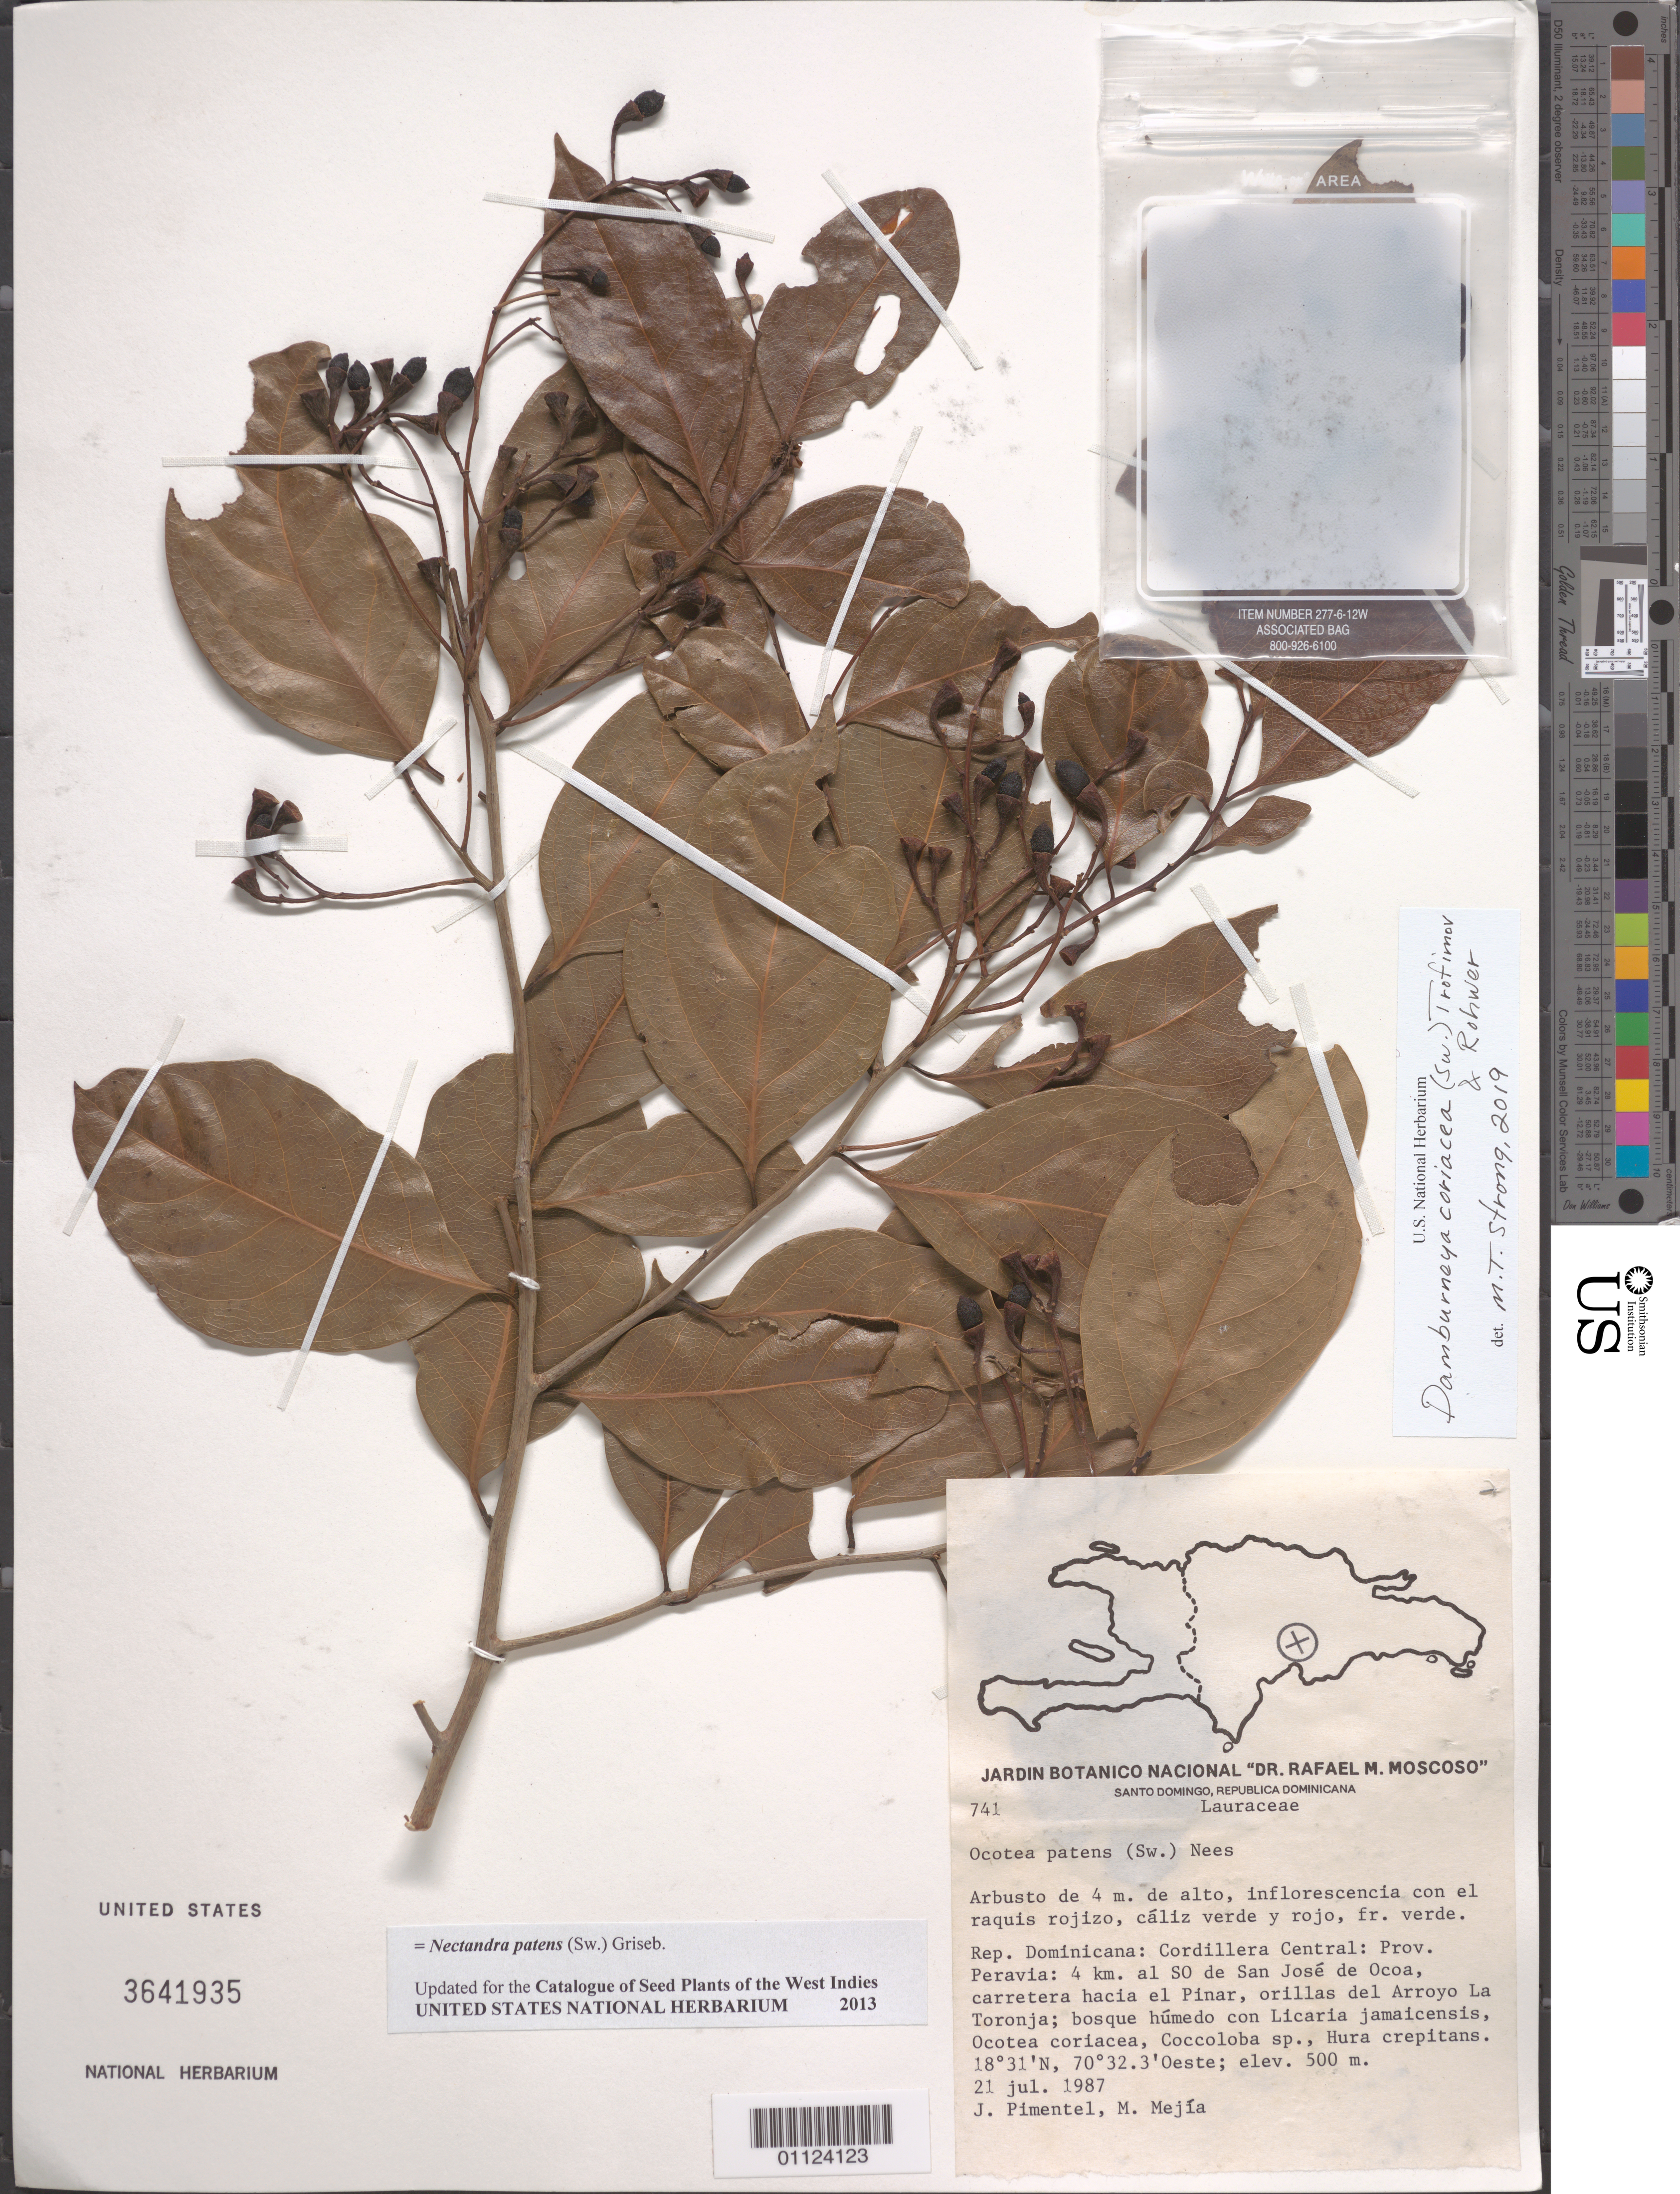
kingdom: Plantae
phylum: Tracheophyta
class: Magnoliopsida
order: Laurales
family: Lauraceae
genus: Damburneya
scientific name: Damburneya coriacea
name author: (Sw.) Trofimov & Rohwer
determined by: Strong, Mark T., (BOT), Smithsonian Institution - National Museum of Natural History (UNITED STATES)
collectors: J. Pimentel & M. Mejia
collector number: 741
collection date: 1987-07-21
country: Dominican Republic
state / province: Peravia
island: Hispaniola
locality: Cordillera Central, 4 km al SO de San Jusé de Ocoa, carretera hacia el Pinar, orillas del Arroyo La Toronja.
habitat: Bosque húmedo con Licaria jamaicensis, Ocotea coriacea, Coccoloba sp., Hura crepitans.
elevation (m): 500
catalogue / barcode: US 3641935